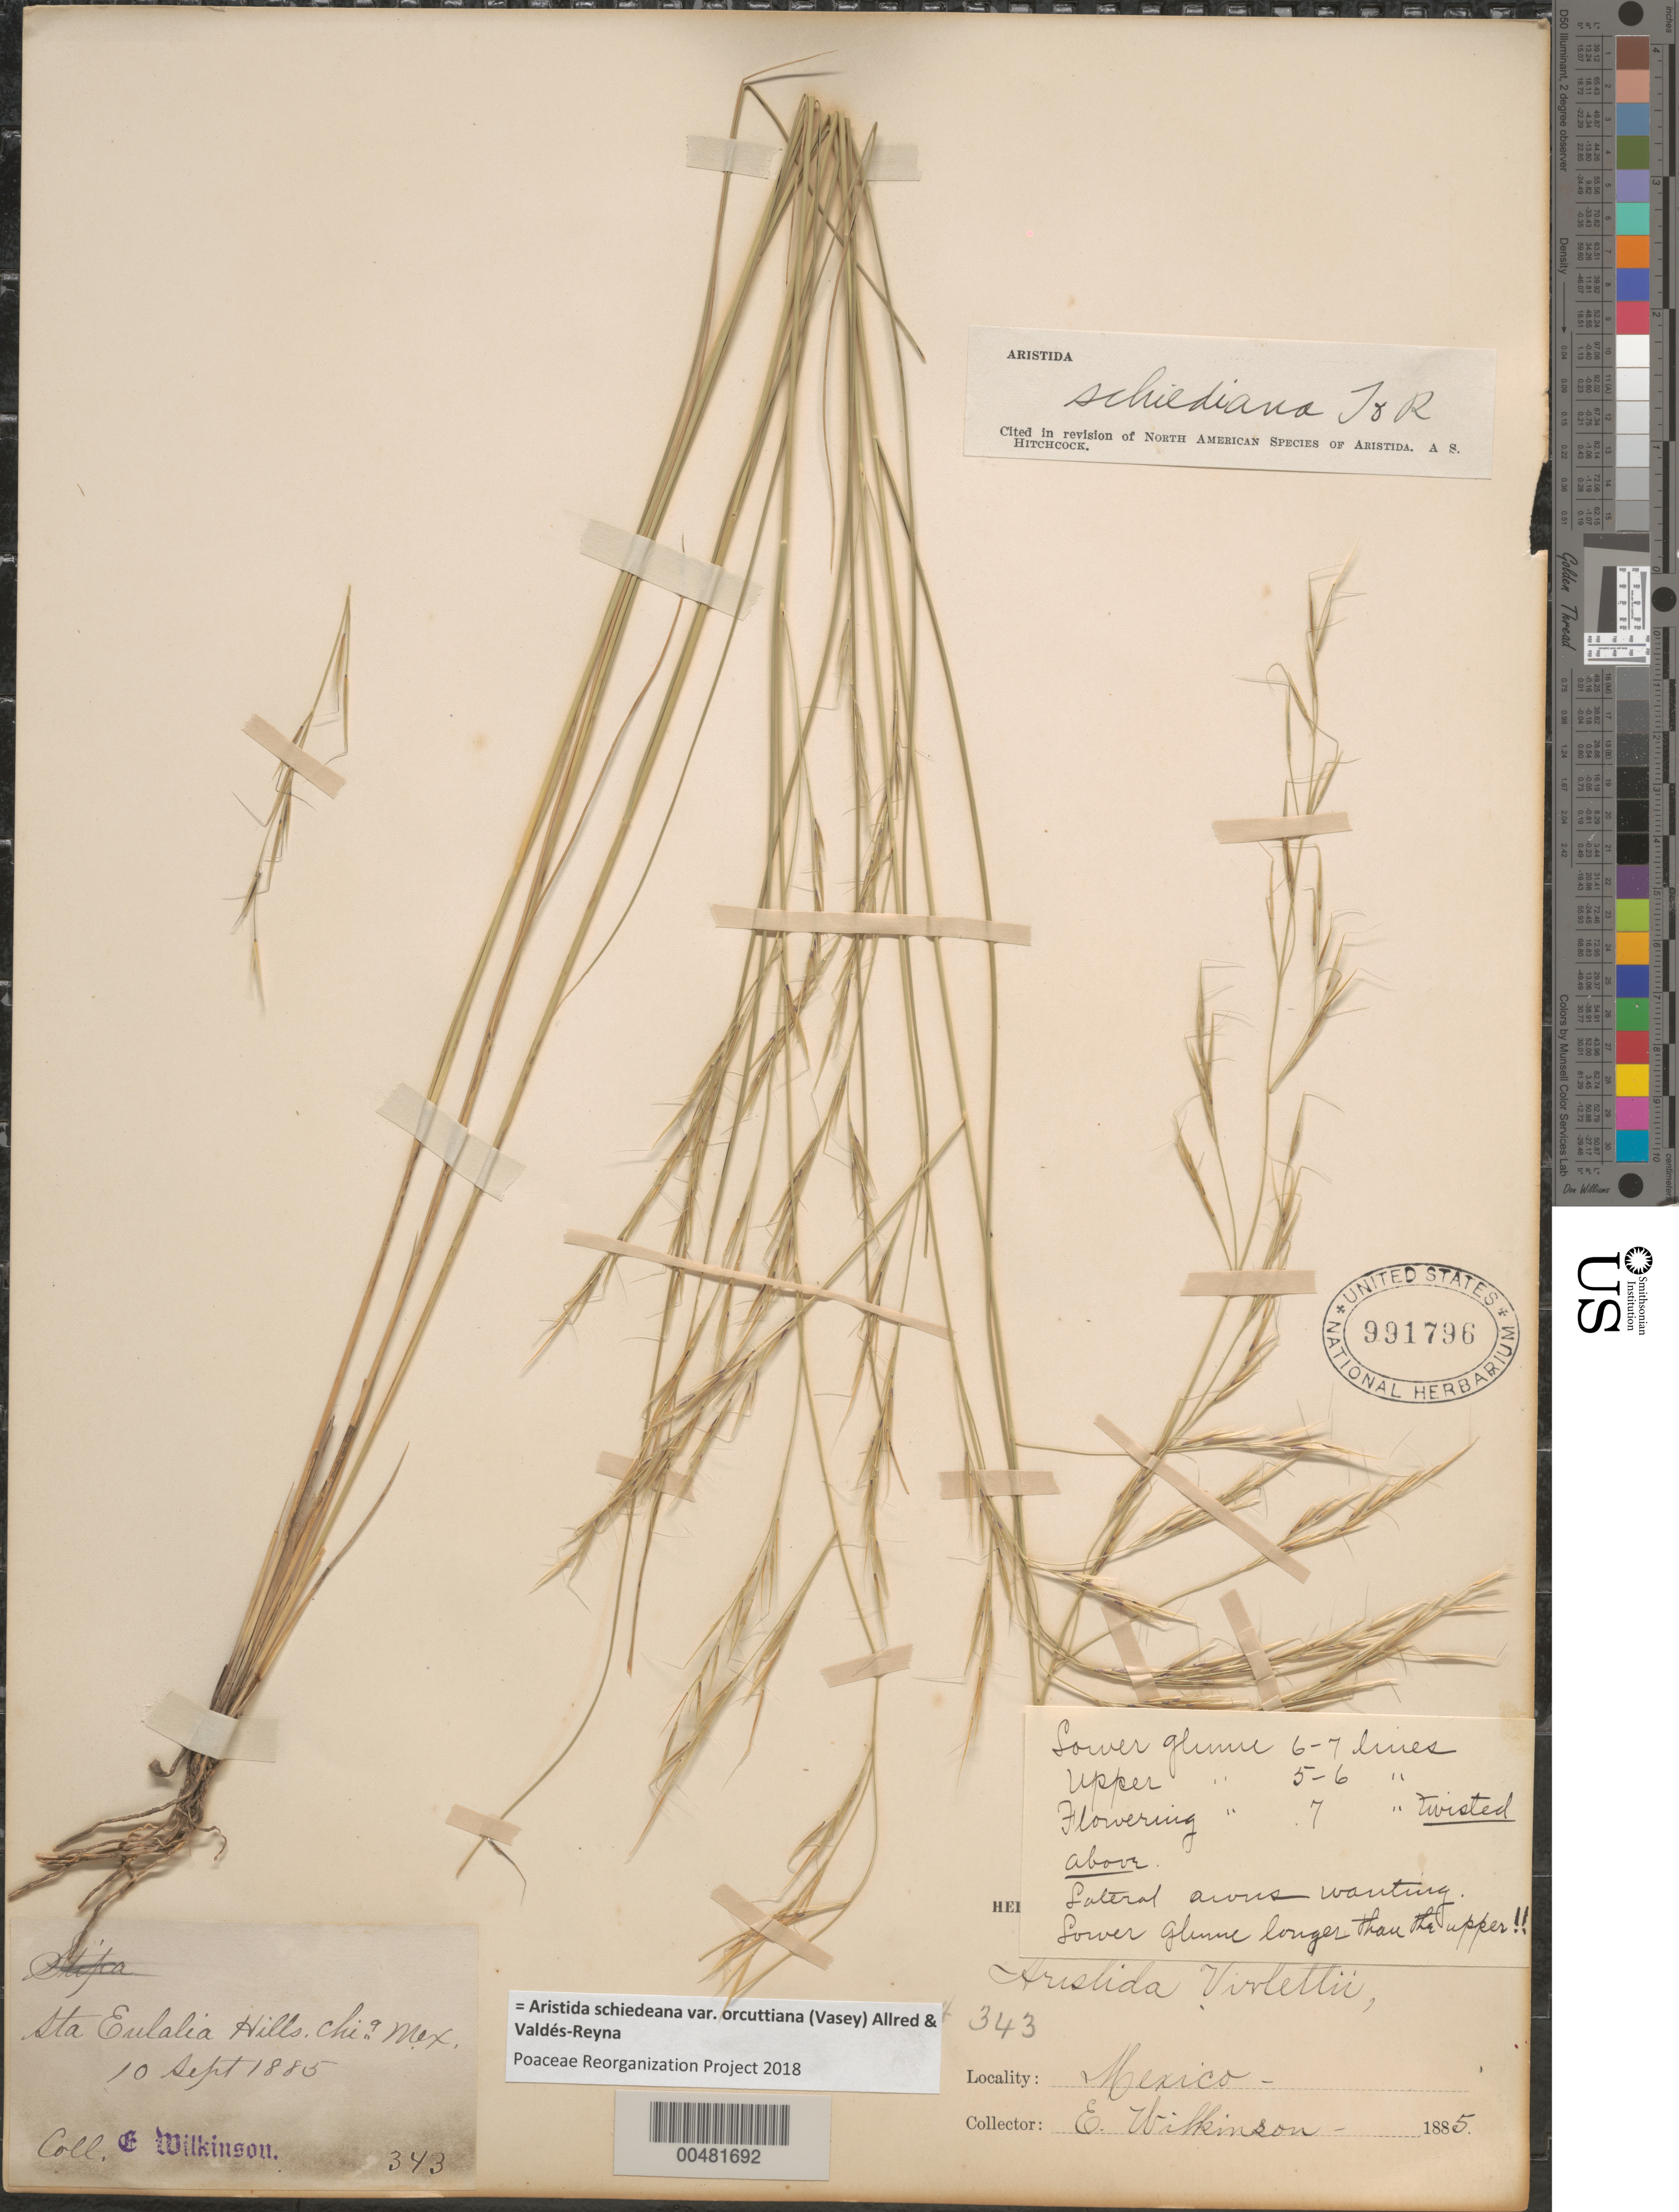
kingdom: Plantae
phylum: Tracheophyta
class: Liliopsida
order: Poales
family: Poaceae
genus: Aristida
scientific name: Aristida schiedeana var. orcuttiana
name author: (Vasey) Allred & Valdés-Reyna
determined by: Poaceae Reorganization Project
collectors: E. Wilkinson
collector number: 343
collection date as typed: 10 Sep 1885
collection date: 1885-09-10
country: Mexico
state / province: Chihuahua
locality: Santa Eulalia Hills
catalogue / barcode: US 991796